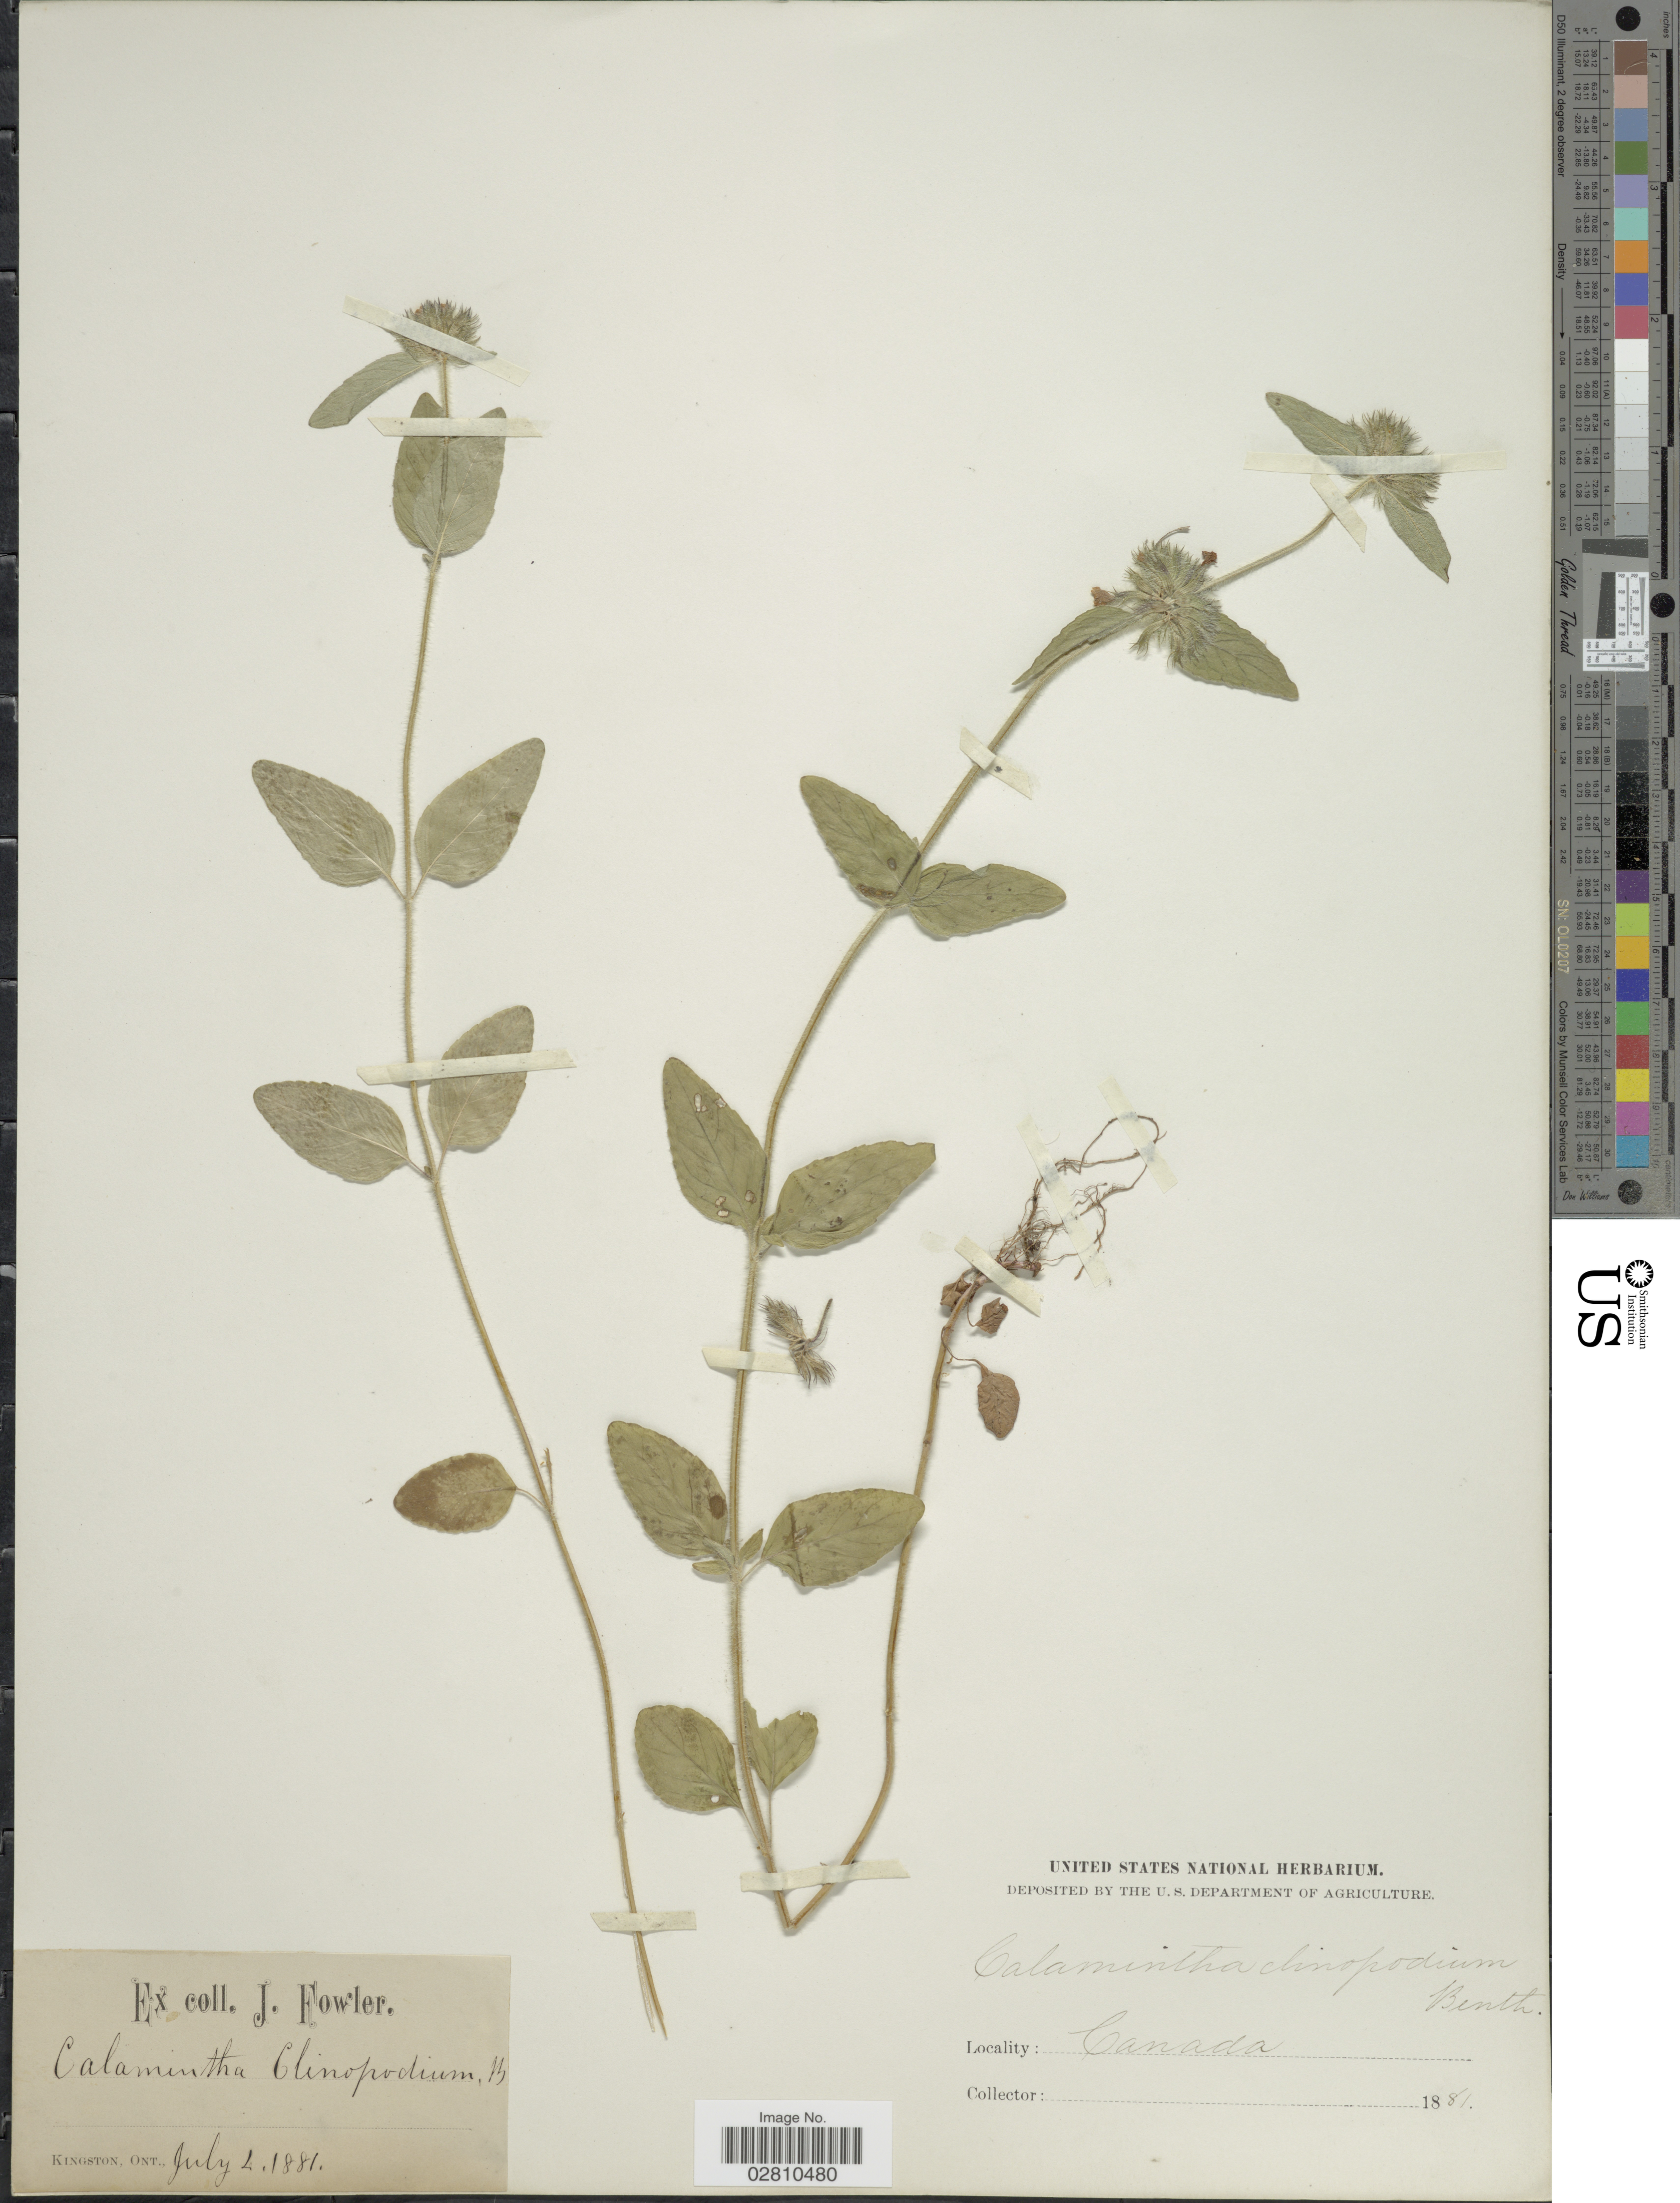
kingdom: Plantae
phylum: Tracheophyta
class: Magnoliopsida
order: Lamiales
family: Lamiaceae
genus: Clinopodium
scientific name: Clinopodium vulgare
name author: L.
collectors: J. P. Fowler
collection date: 1881-07-04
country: Canada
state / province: Ontario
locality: Kingston, Ont.